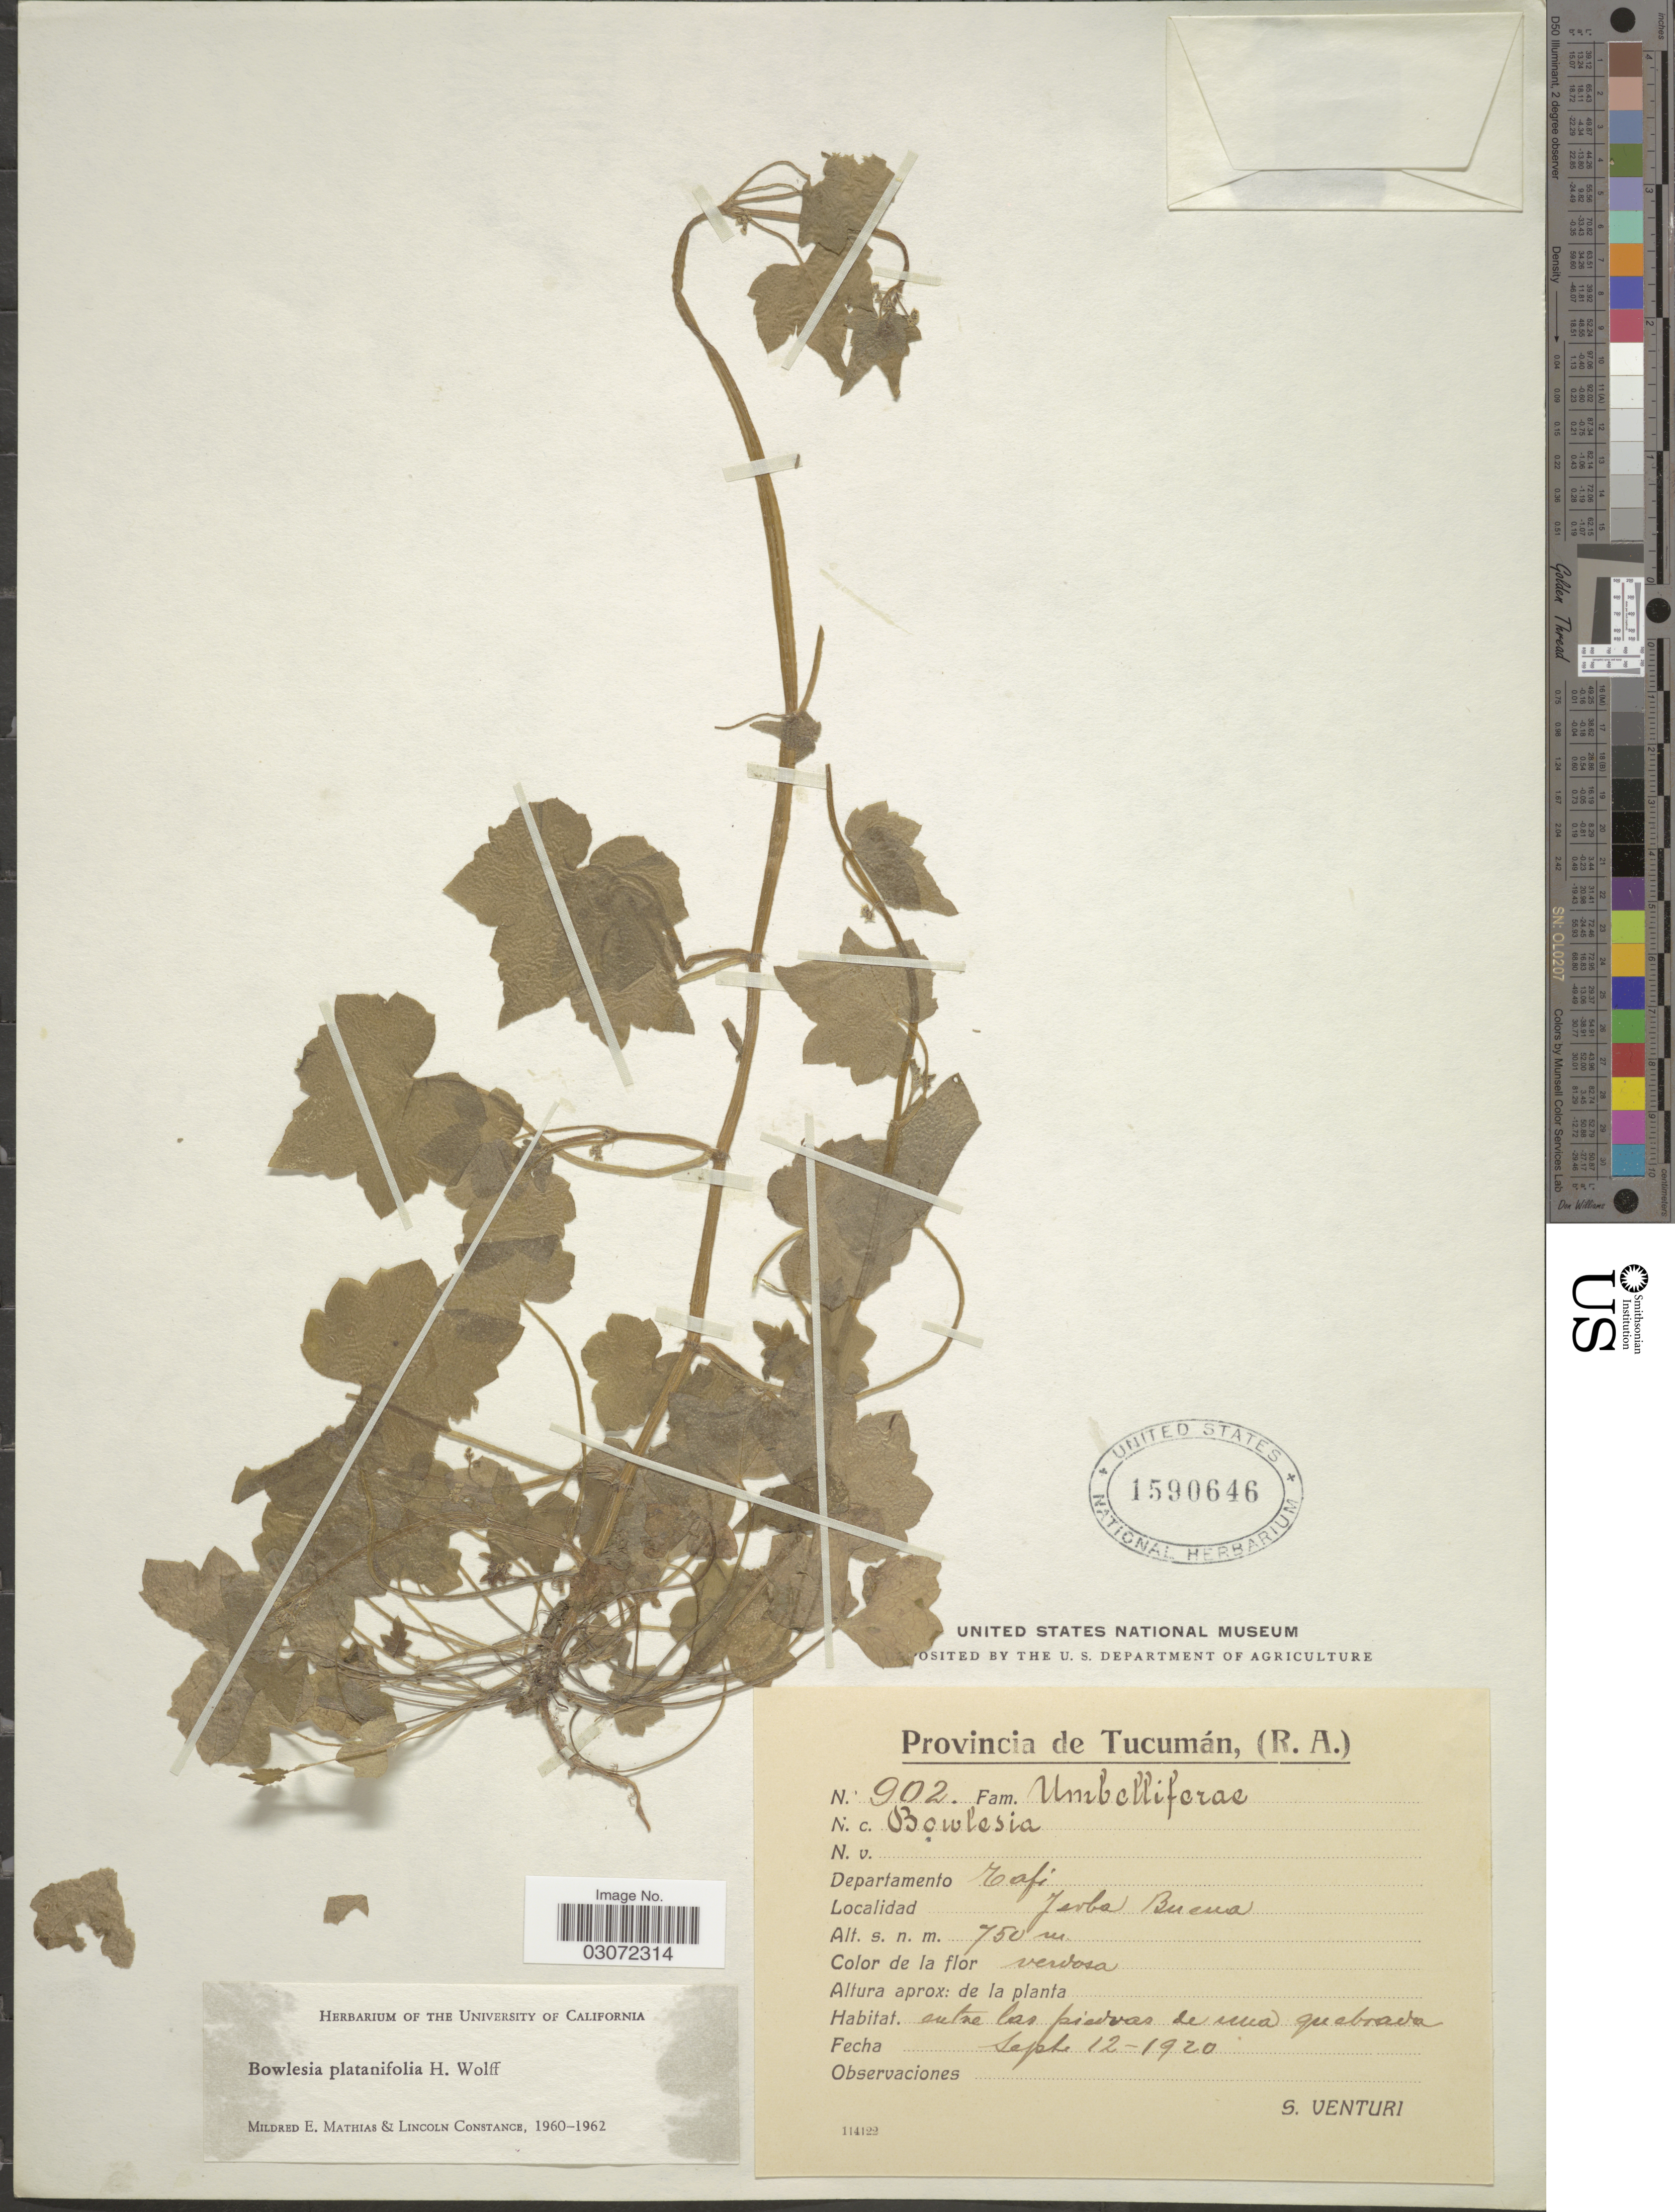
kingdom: Plantae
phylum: Tracheophyta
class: Magnoliopsida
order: Apiales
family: Apiaceae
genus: Bowlesia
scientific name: Bowlesia platanifolia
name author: H. Wolff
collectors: S. Venturi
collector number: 902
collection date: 1920-09-12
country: Argentina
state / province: Tucuman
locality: Departamento Tafi. Yerba Buena.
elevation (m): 750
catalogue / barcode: US 1590646